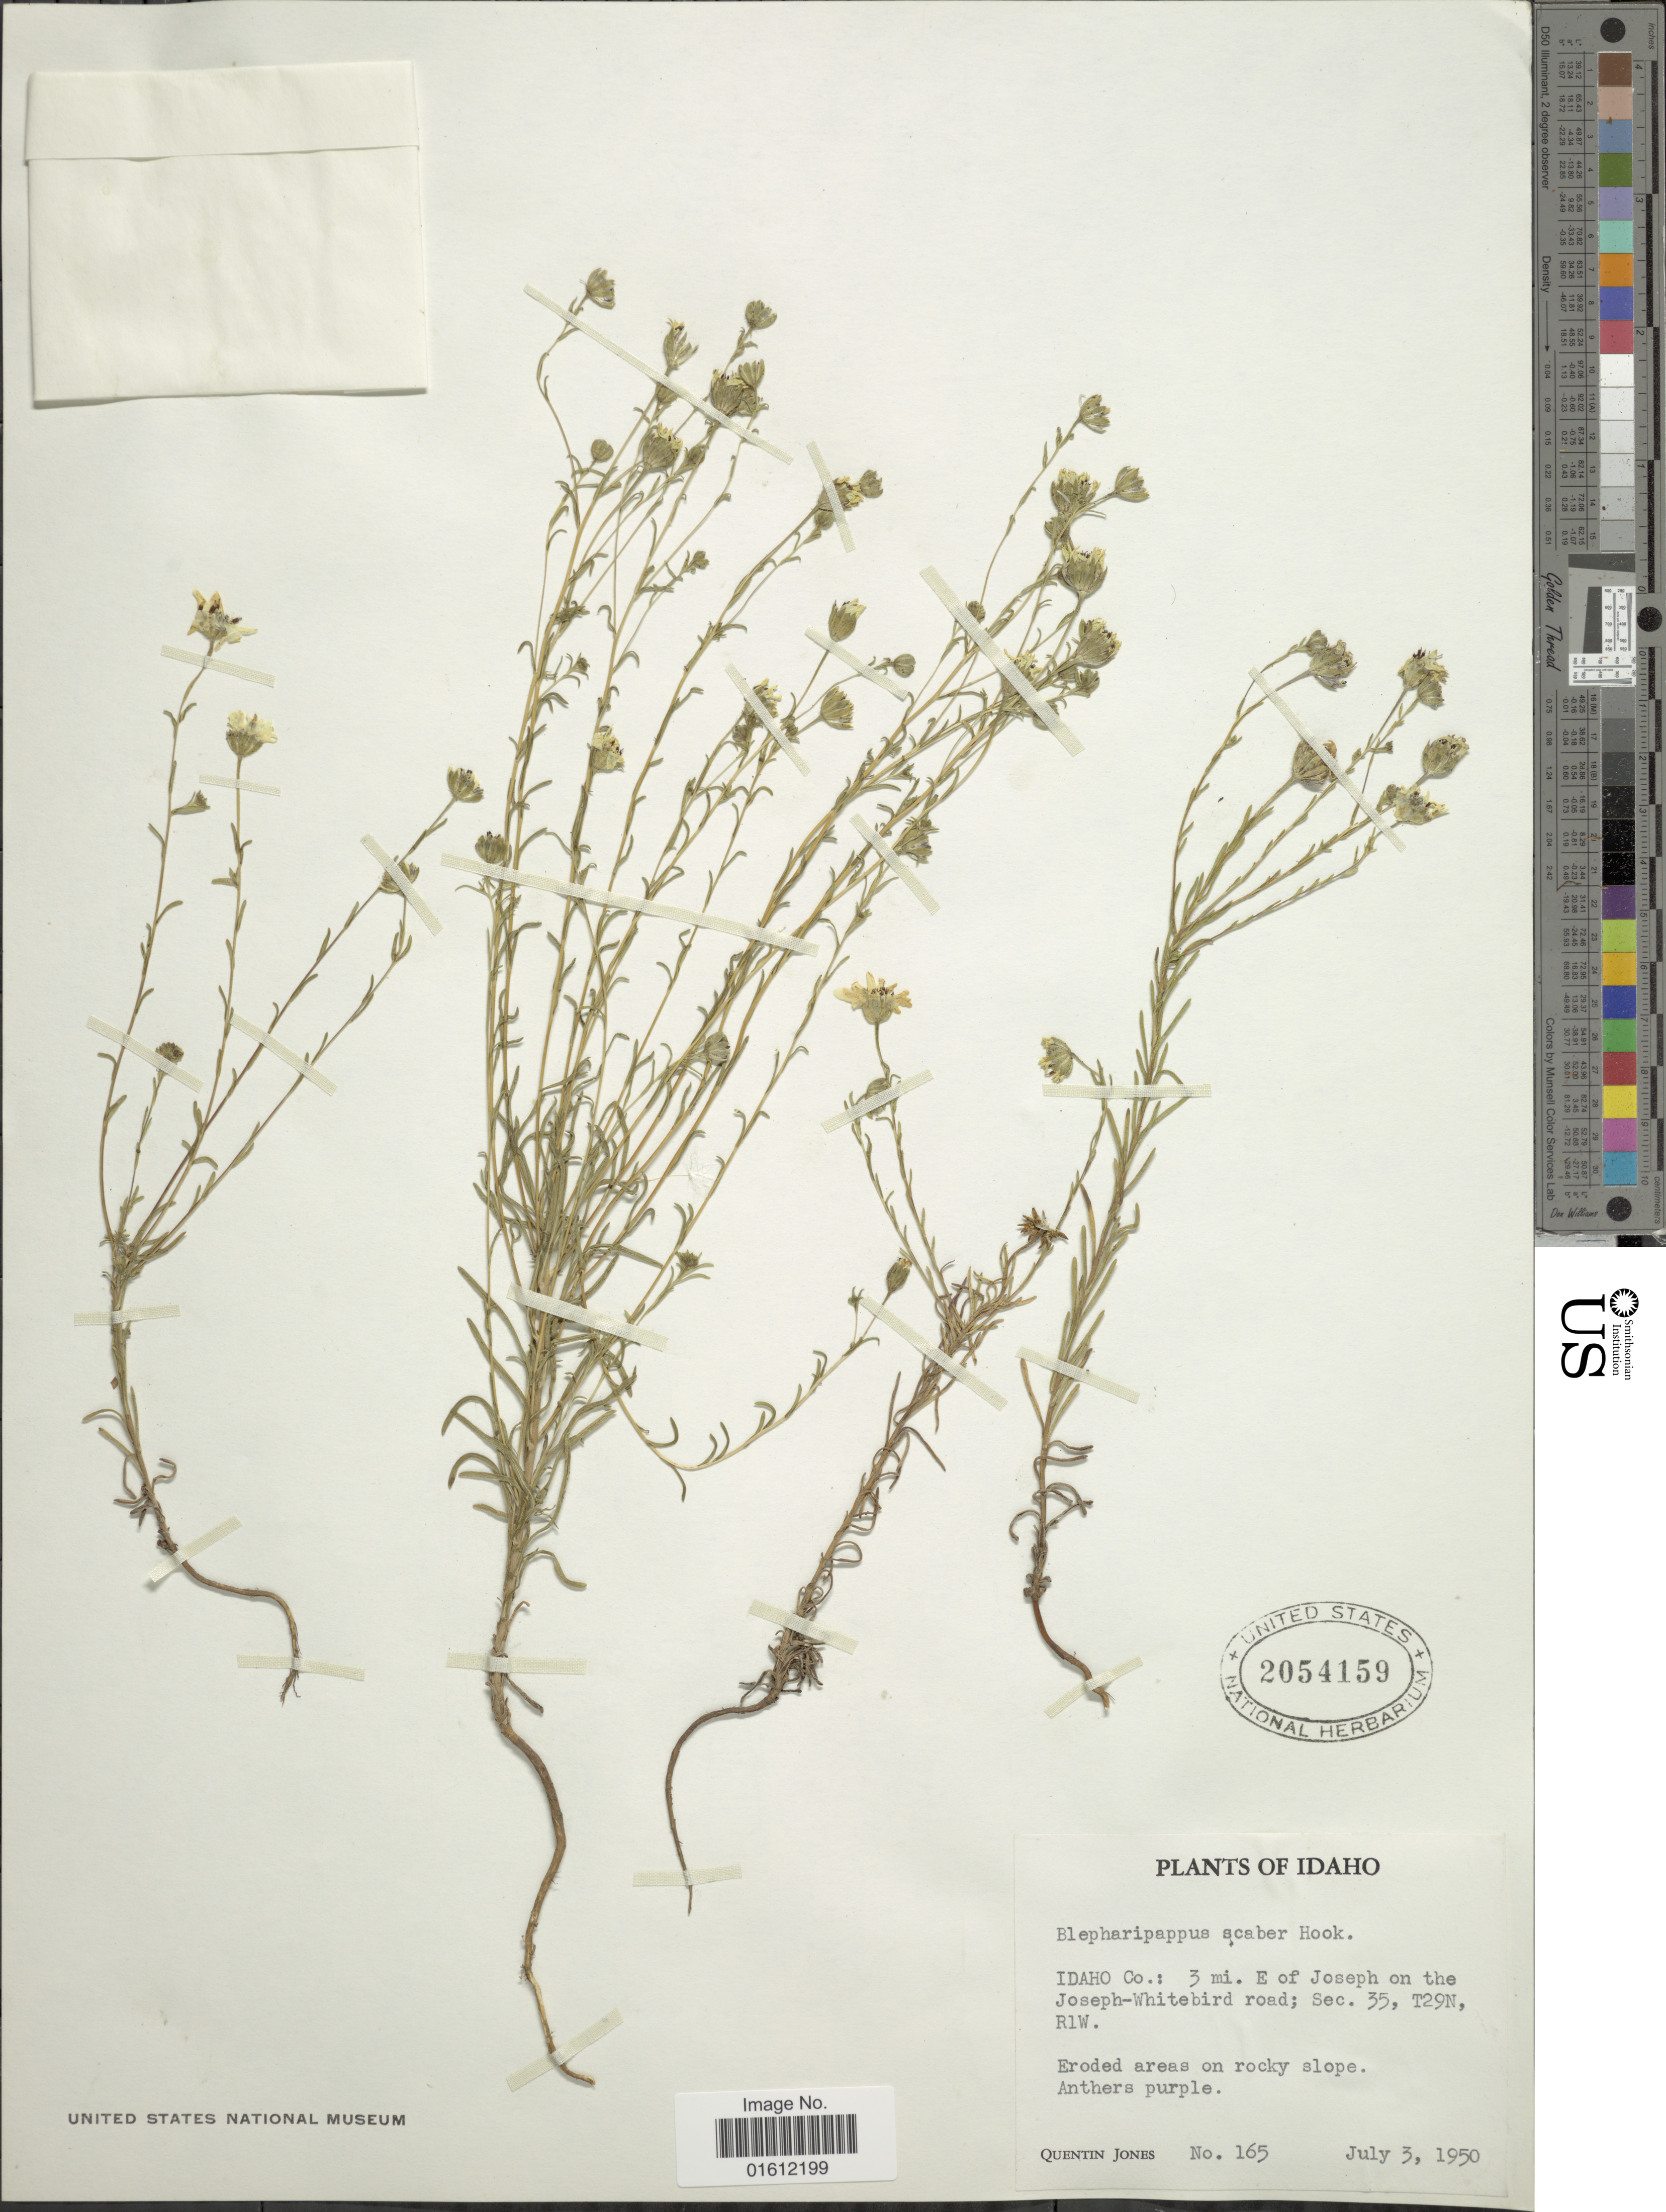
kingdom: Plantae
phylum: Tracheophyta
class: Magnoliopsida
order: Asterales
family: Asteraceae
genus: Blepharipappus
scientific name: Blepharipappus scaber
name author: Hook.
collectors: Q. Jones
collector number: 165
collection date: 1950-07-03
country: United States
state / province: Idaho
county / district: Idaho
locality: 3 mi E of Joseph on the Joseph-Whitebird road, Sec. 35, T29N, R1W.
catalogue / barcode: US 2054159